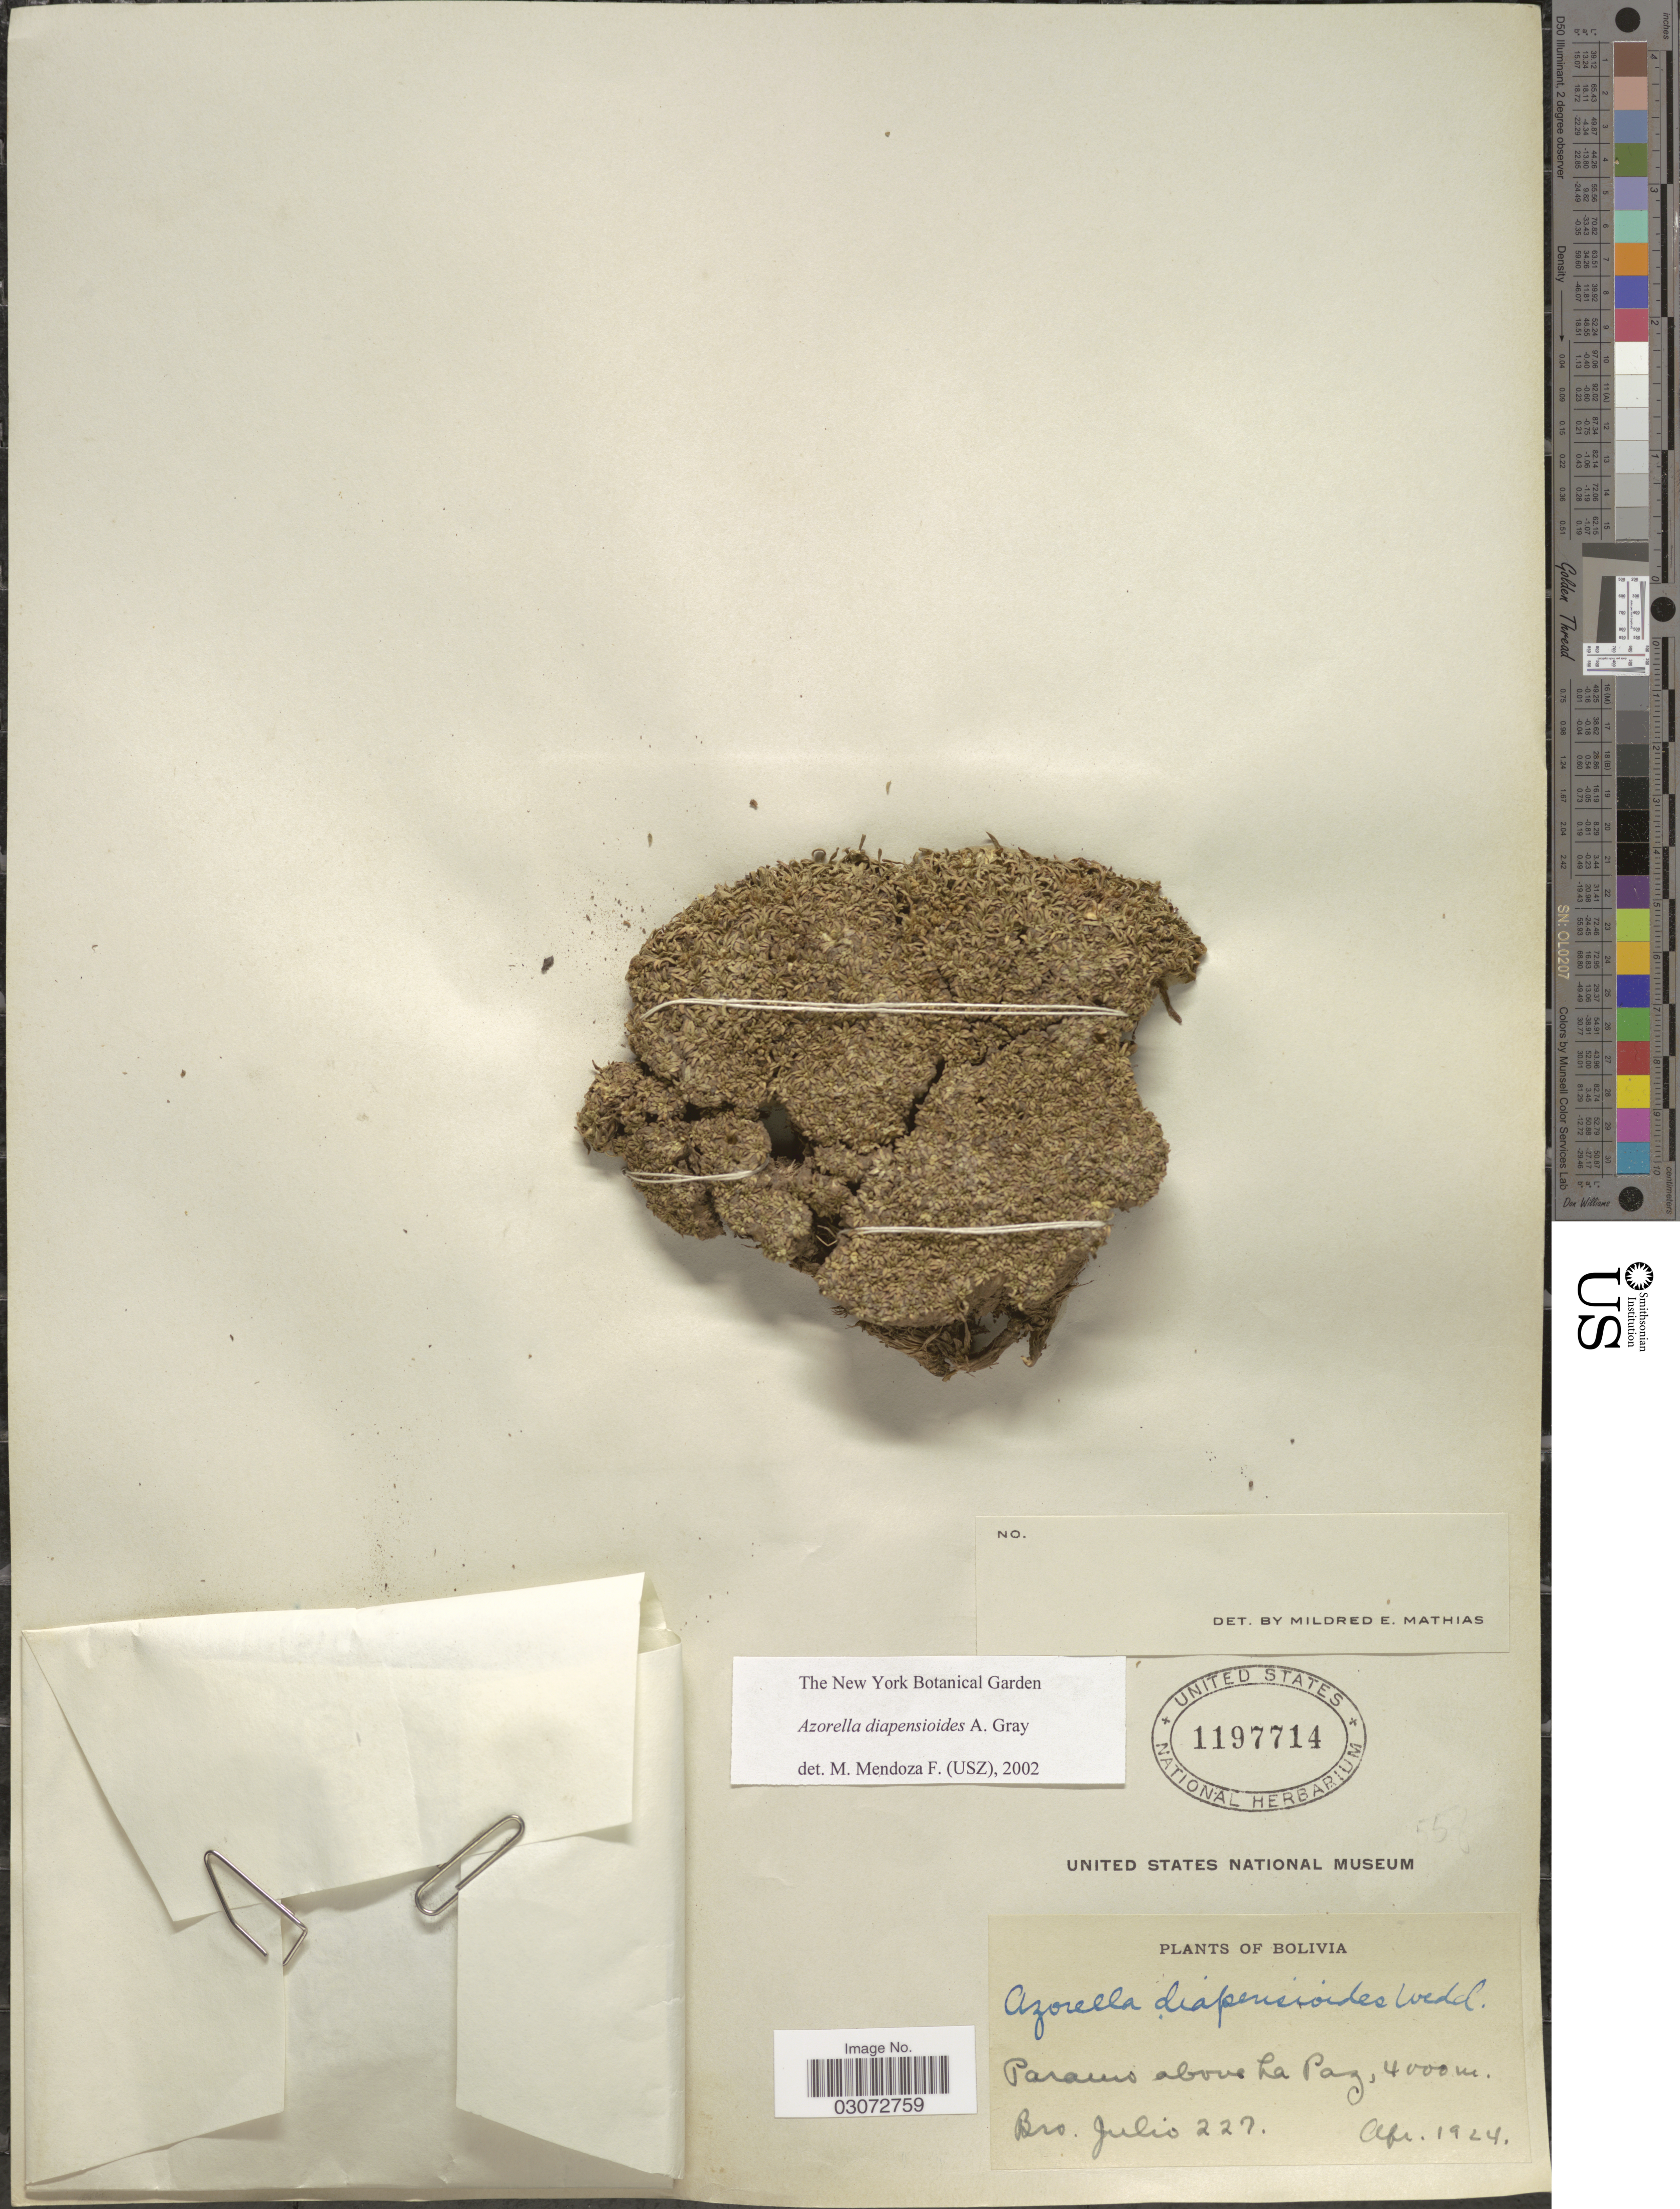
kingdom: Plantae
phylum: Tracheophyta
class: Magnoliopsida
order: Apiales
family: Apiaceae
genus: Azorella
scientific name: Azorella diapensioides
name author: A. Gray in Wilkes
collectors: Bro. Julio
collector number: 227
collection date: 1924-04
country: Bolivia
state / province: La Paz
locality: Paramo above La Paz.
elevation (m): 4000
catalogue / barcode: US 1197714